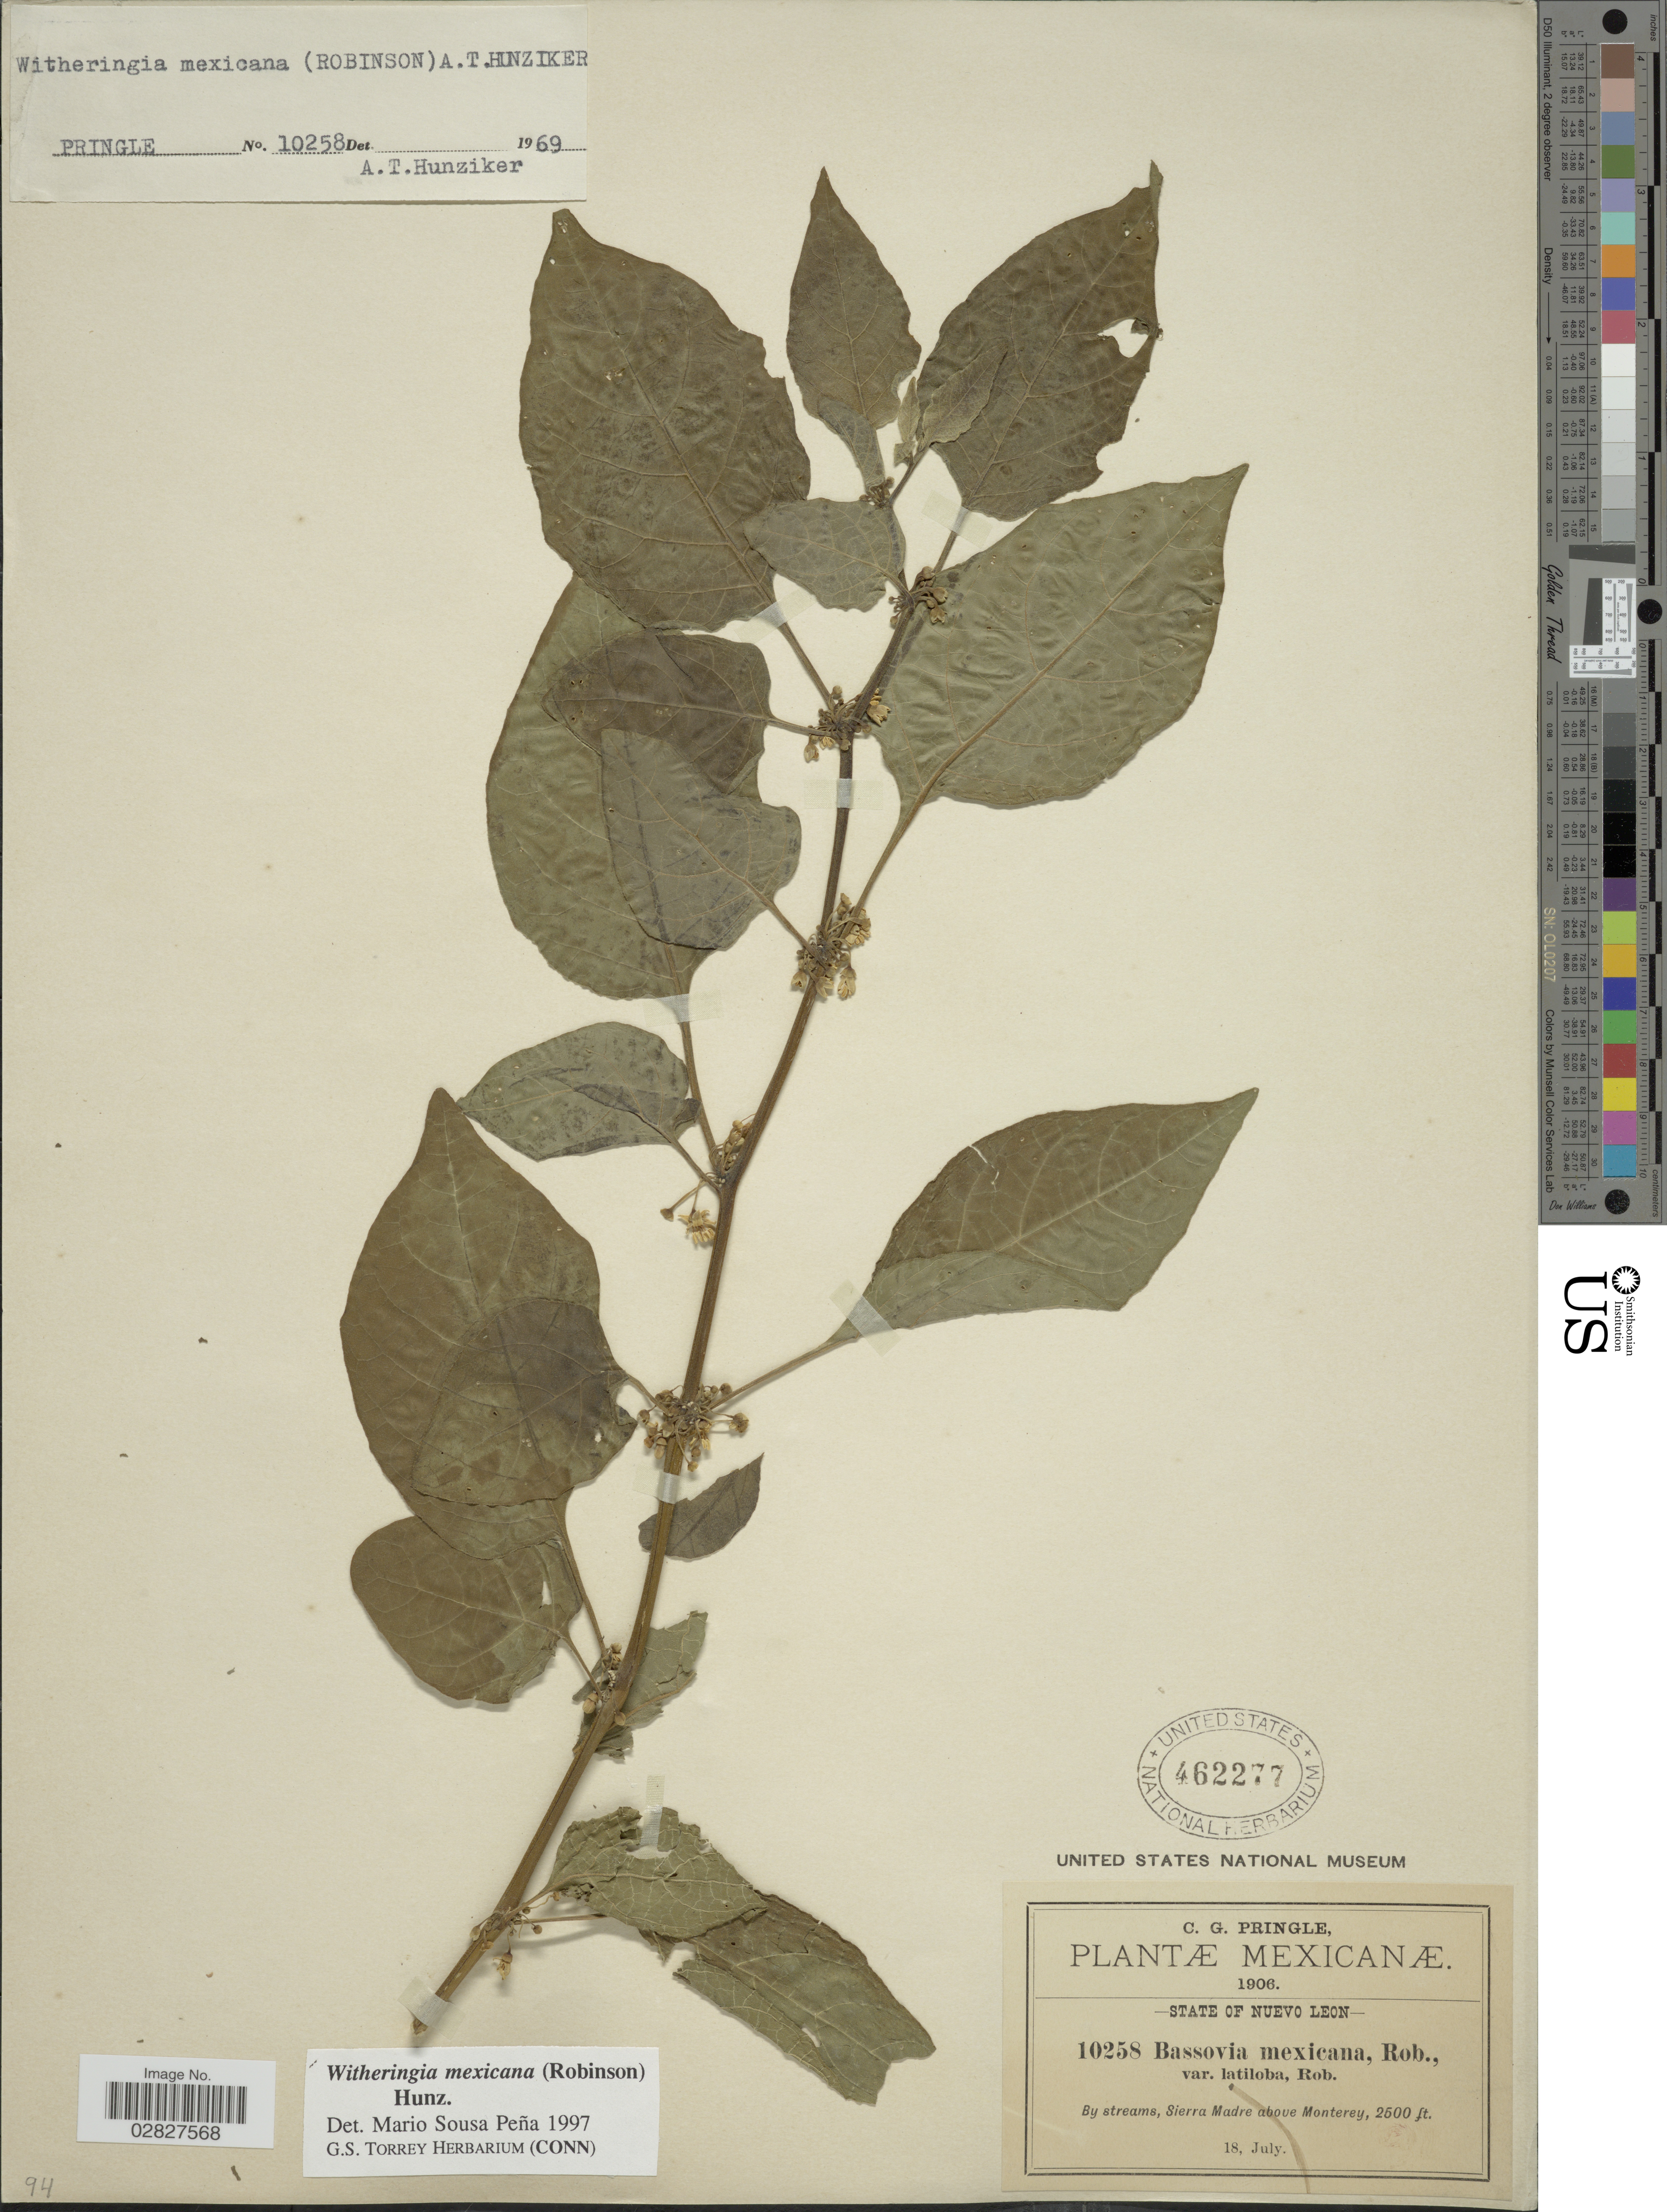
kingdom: Plantae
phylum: Tracheophyta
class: Magnoliopsida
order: Solanales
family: Solanaceae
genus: Witheringia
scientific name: Witheringia mexicana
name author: (B.L. Rob.) Hunz.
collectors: C. G. Pringle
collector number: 10258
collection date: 1906-07-18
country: Mexico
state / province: Nuevo León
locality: By streams, Sierra Madre above Monterey.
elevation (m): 762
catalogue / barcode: US 462277